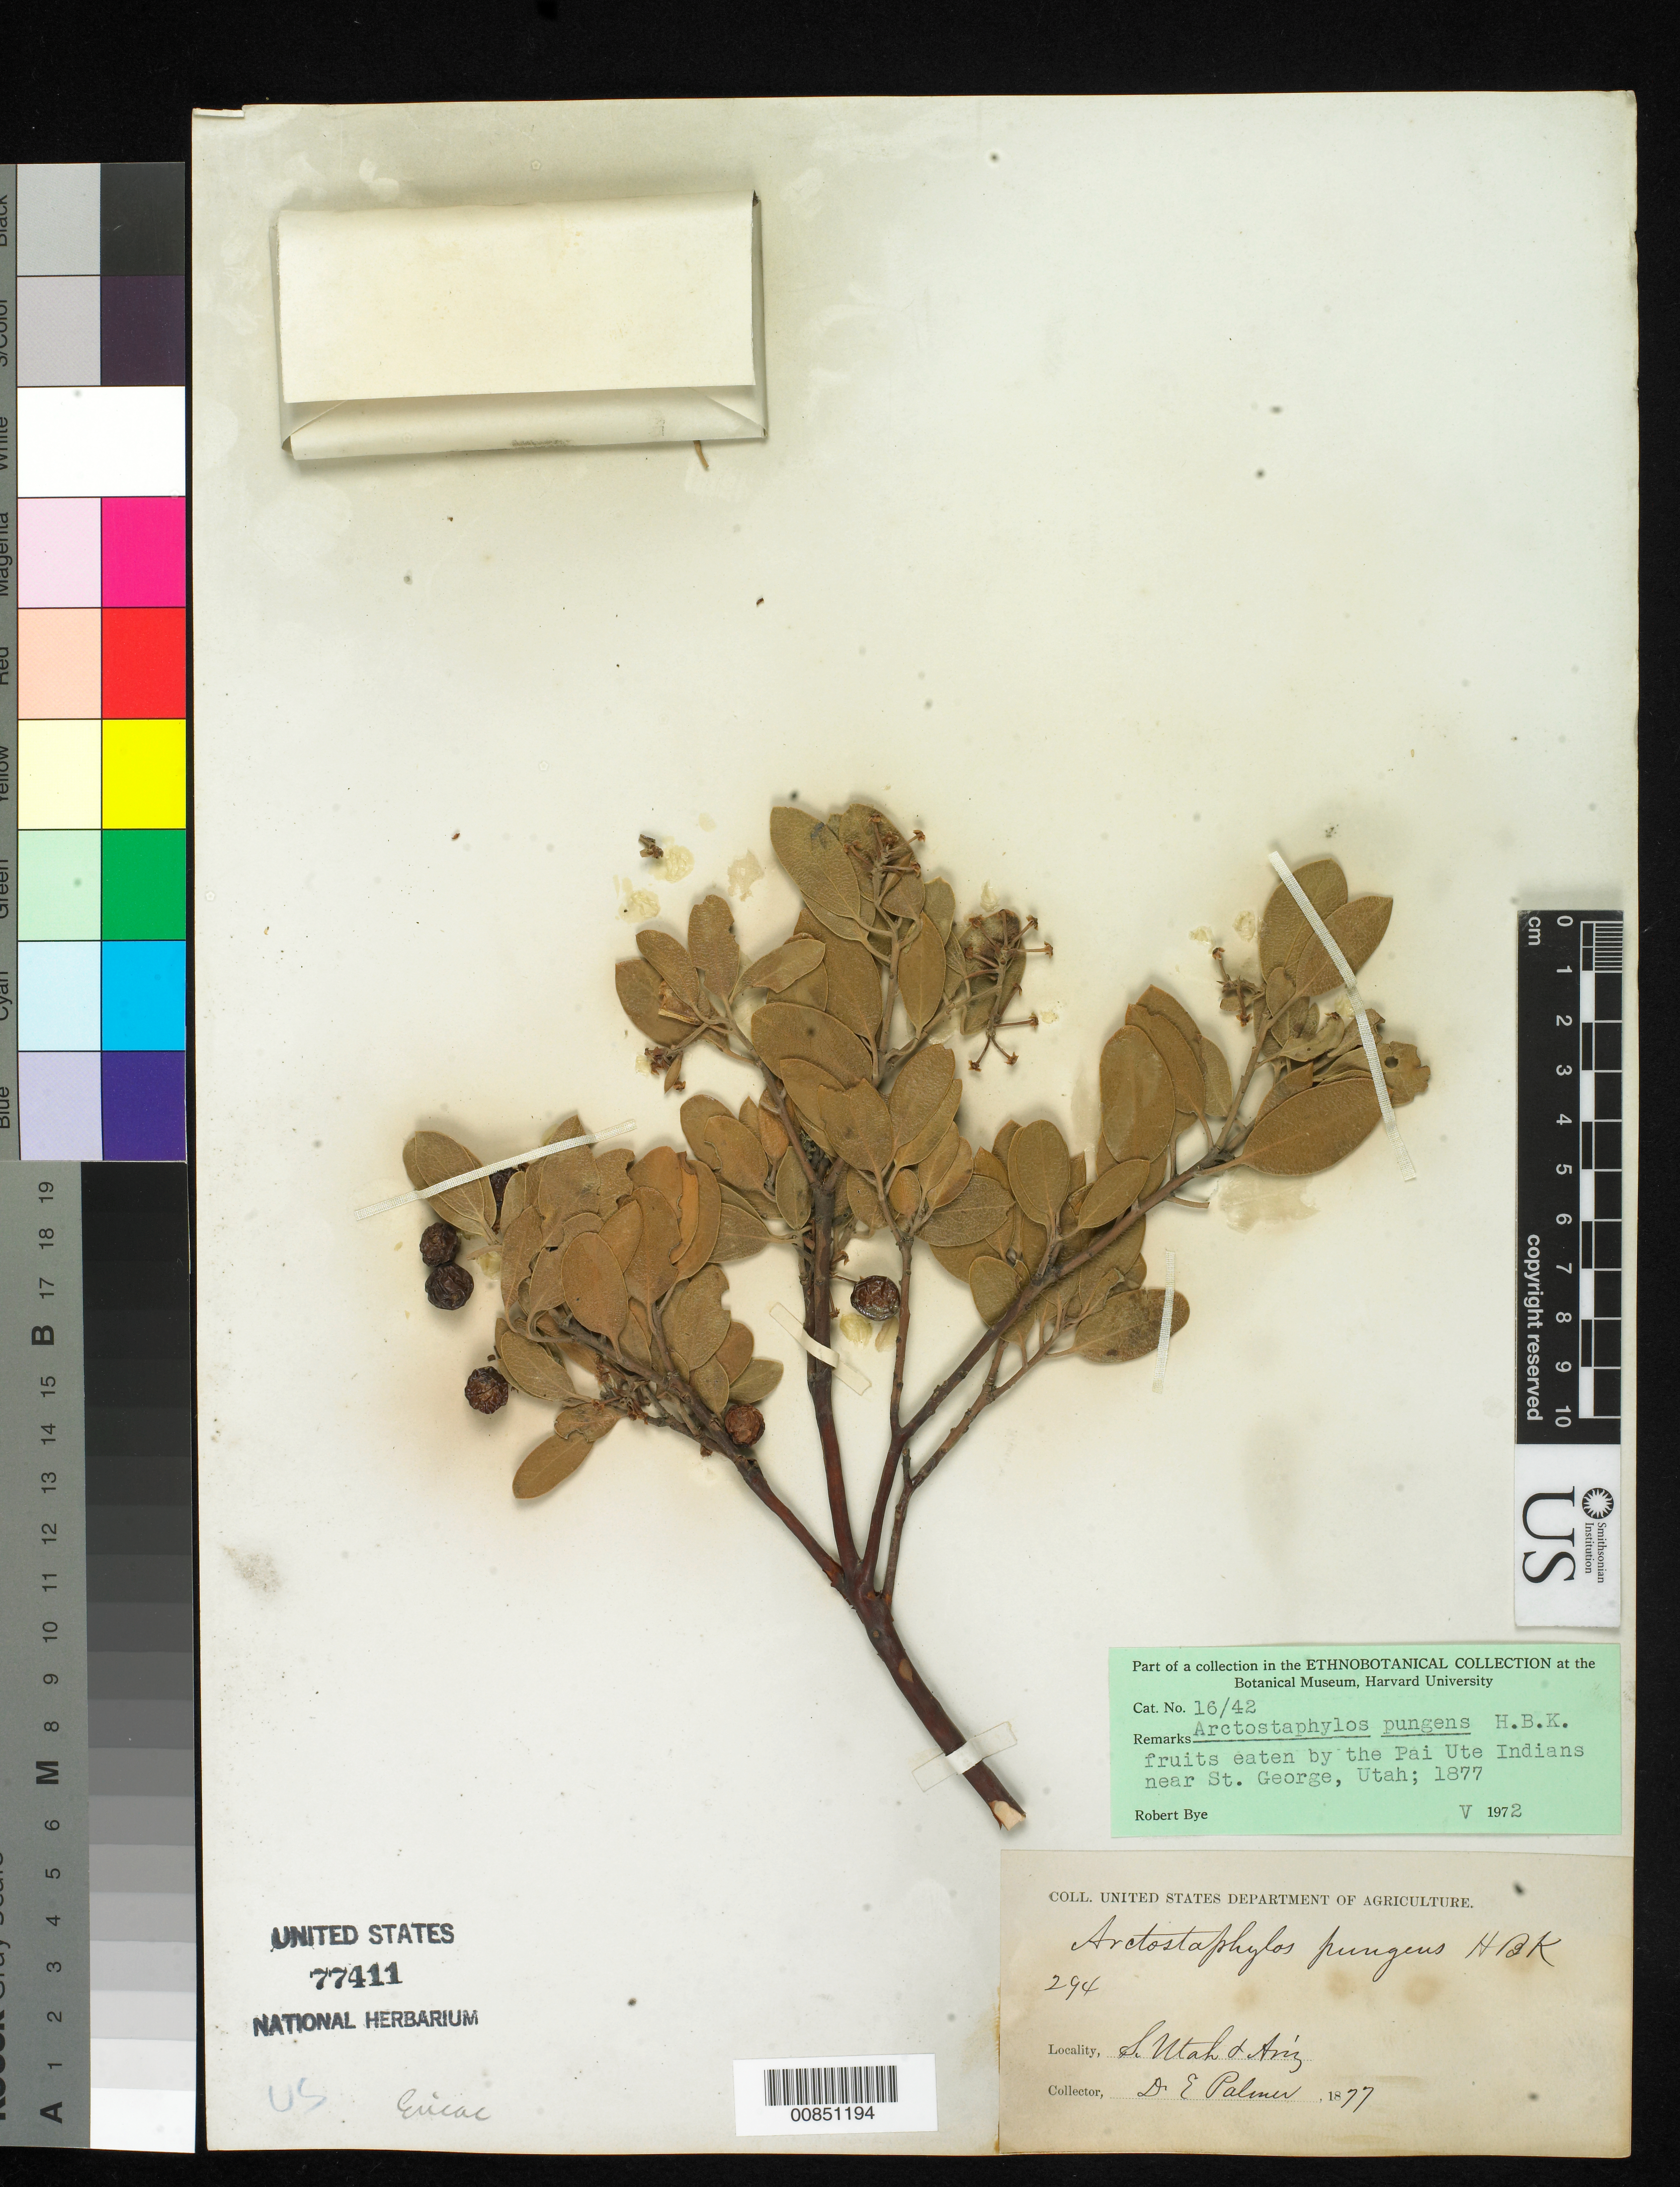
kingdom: Plantae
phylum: Tracheophyta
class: Magnoliopsida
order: Ericales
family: Ericaceae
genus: Arctostaphylos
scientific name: Arctostaphylos pungens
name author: Kunth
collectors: E. Palmer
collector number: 294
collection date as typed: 1877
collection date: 1877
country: United States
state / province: Utah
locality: Near St. George, Utah.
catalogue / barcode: US 77411